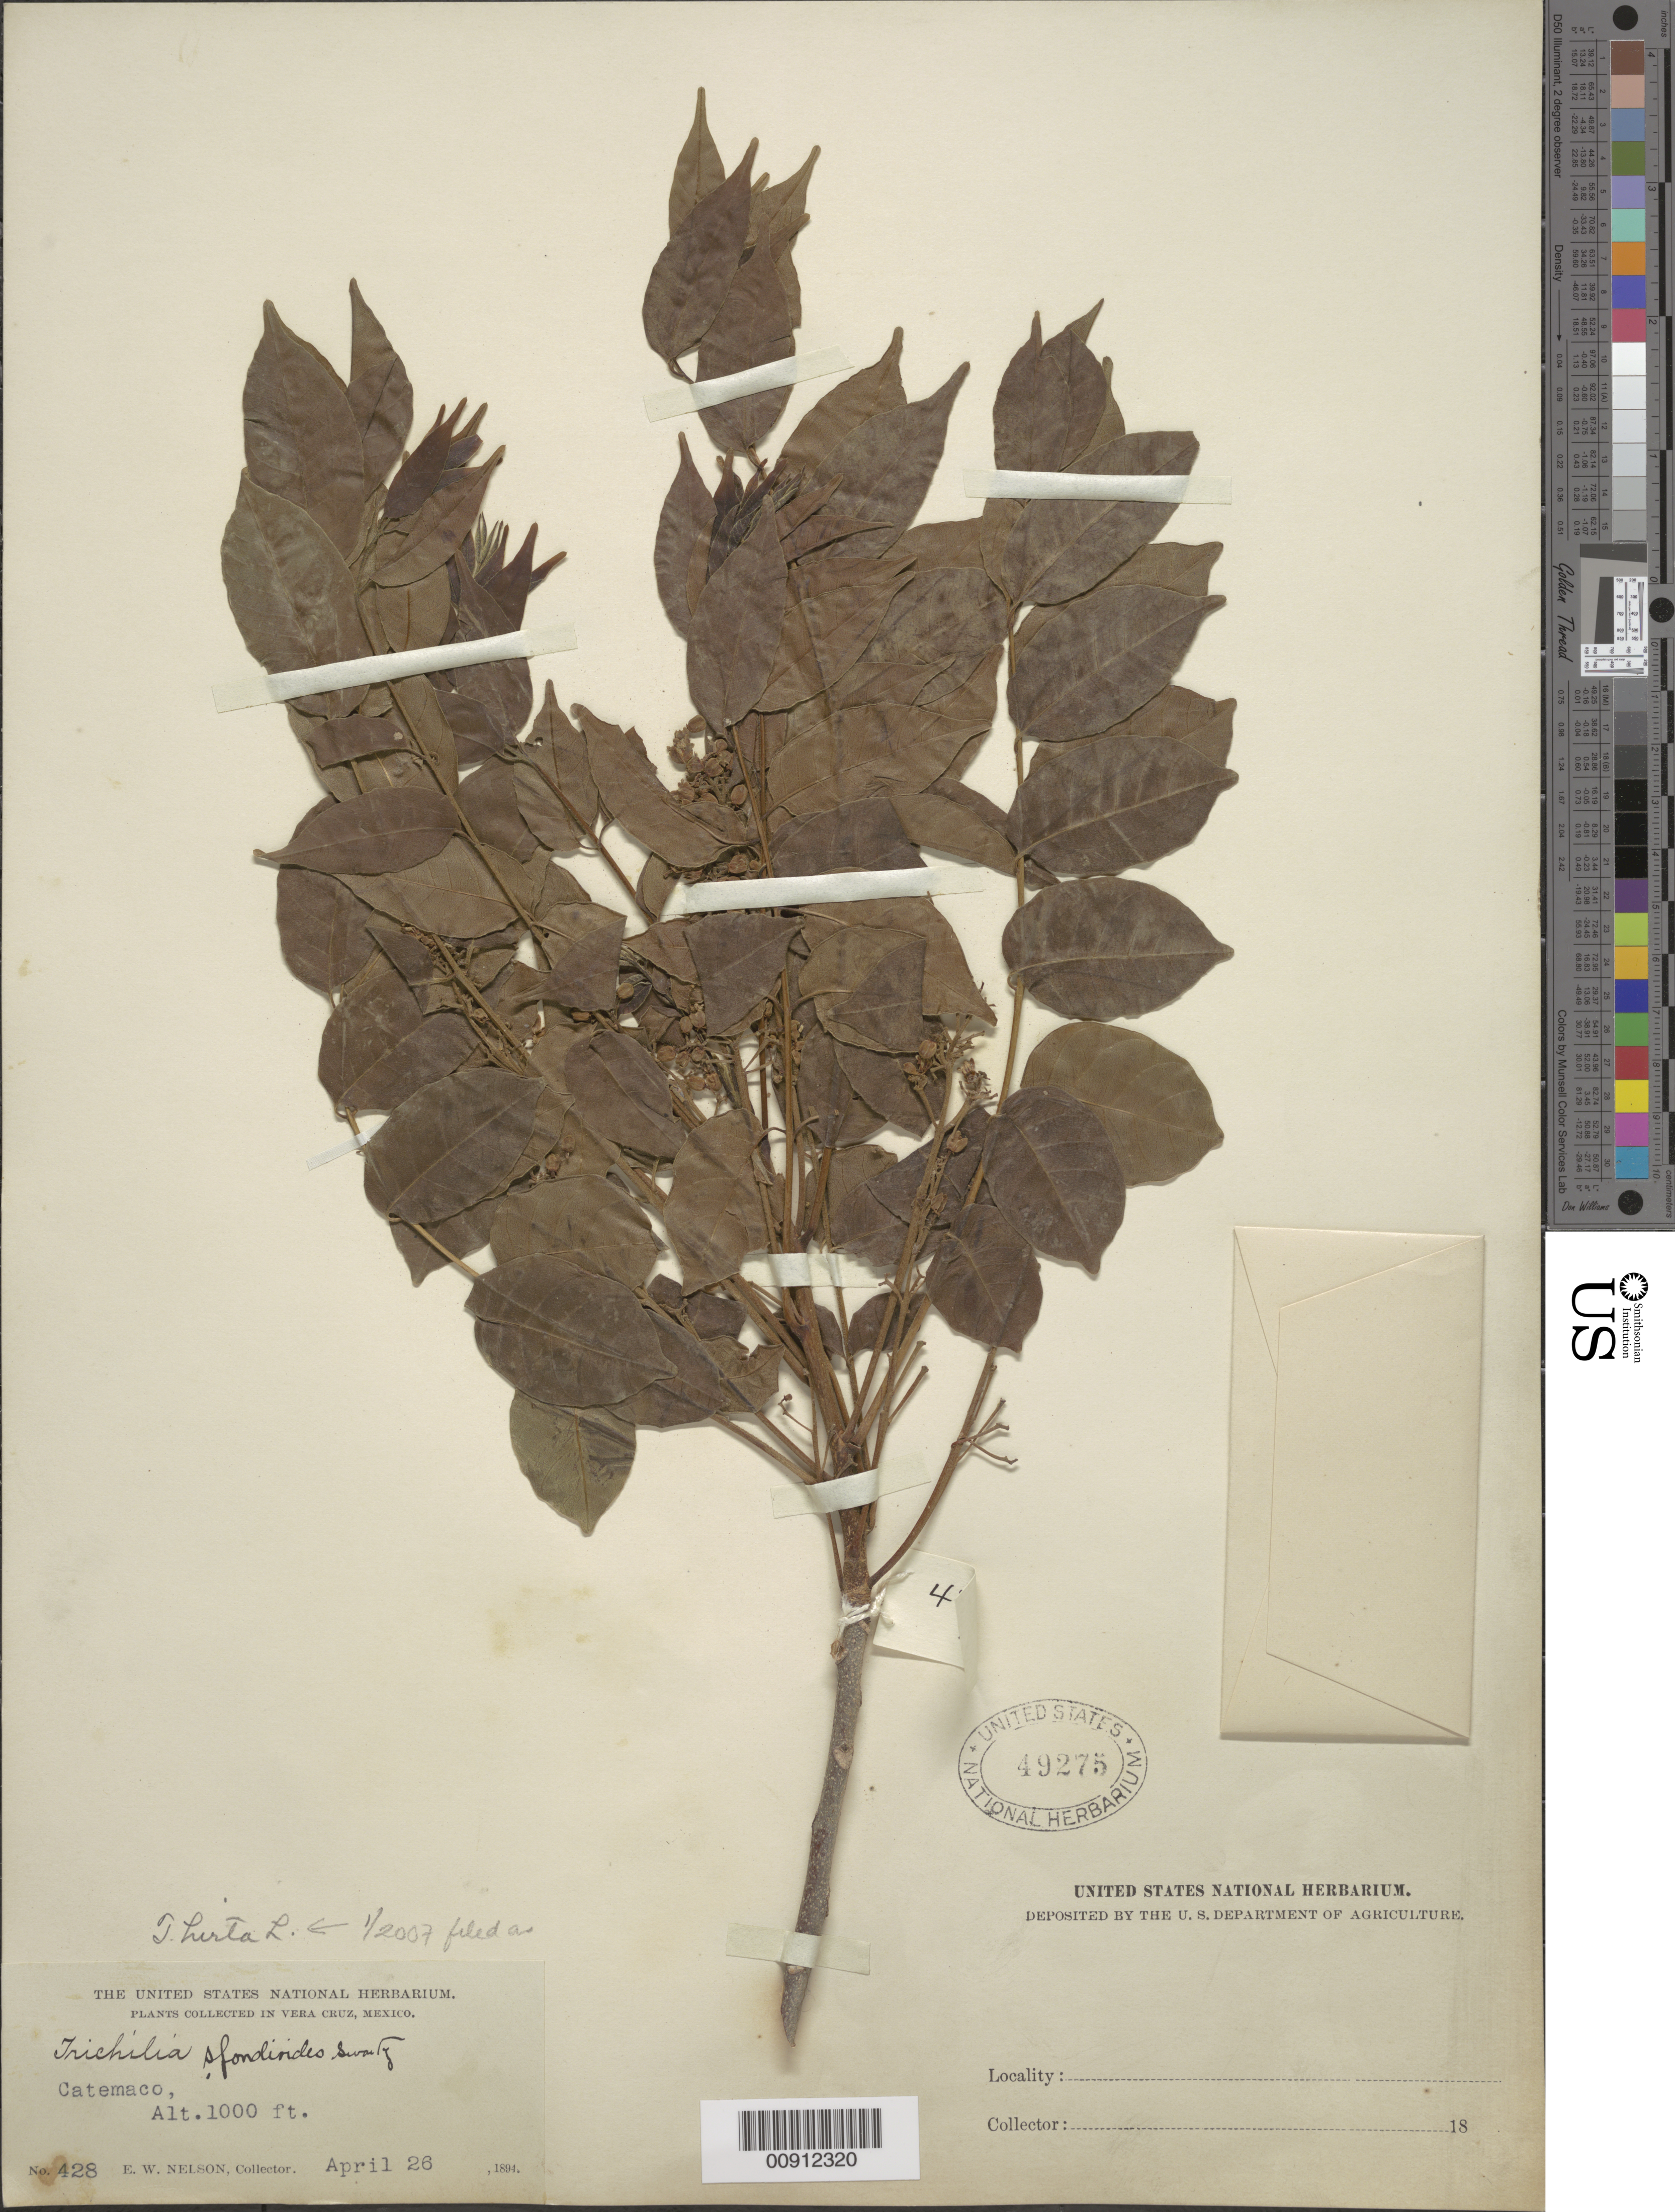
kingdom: Plantae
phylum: Tracheophyta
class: Magnoliopsida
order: Sapindales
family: Meliaceae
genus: Trichilia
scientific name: Trichilia hirta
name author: L.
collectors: E. W. Nelson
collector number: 428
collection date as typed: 26 Apr 1894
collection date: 1894-04-26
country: Mexico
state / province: Veracruz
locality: Catemaco, Veracruz.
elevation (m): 305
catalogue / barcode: US 49275